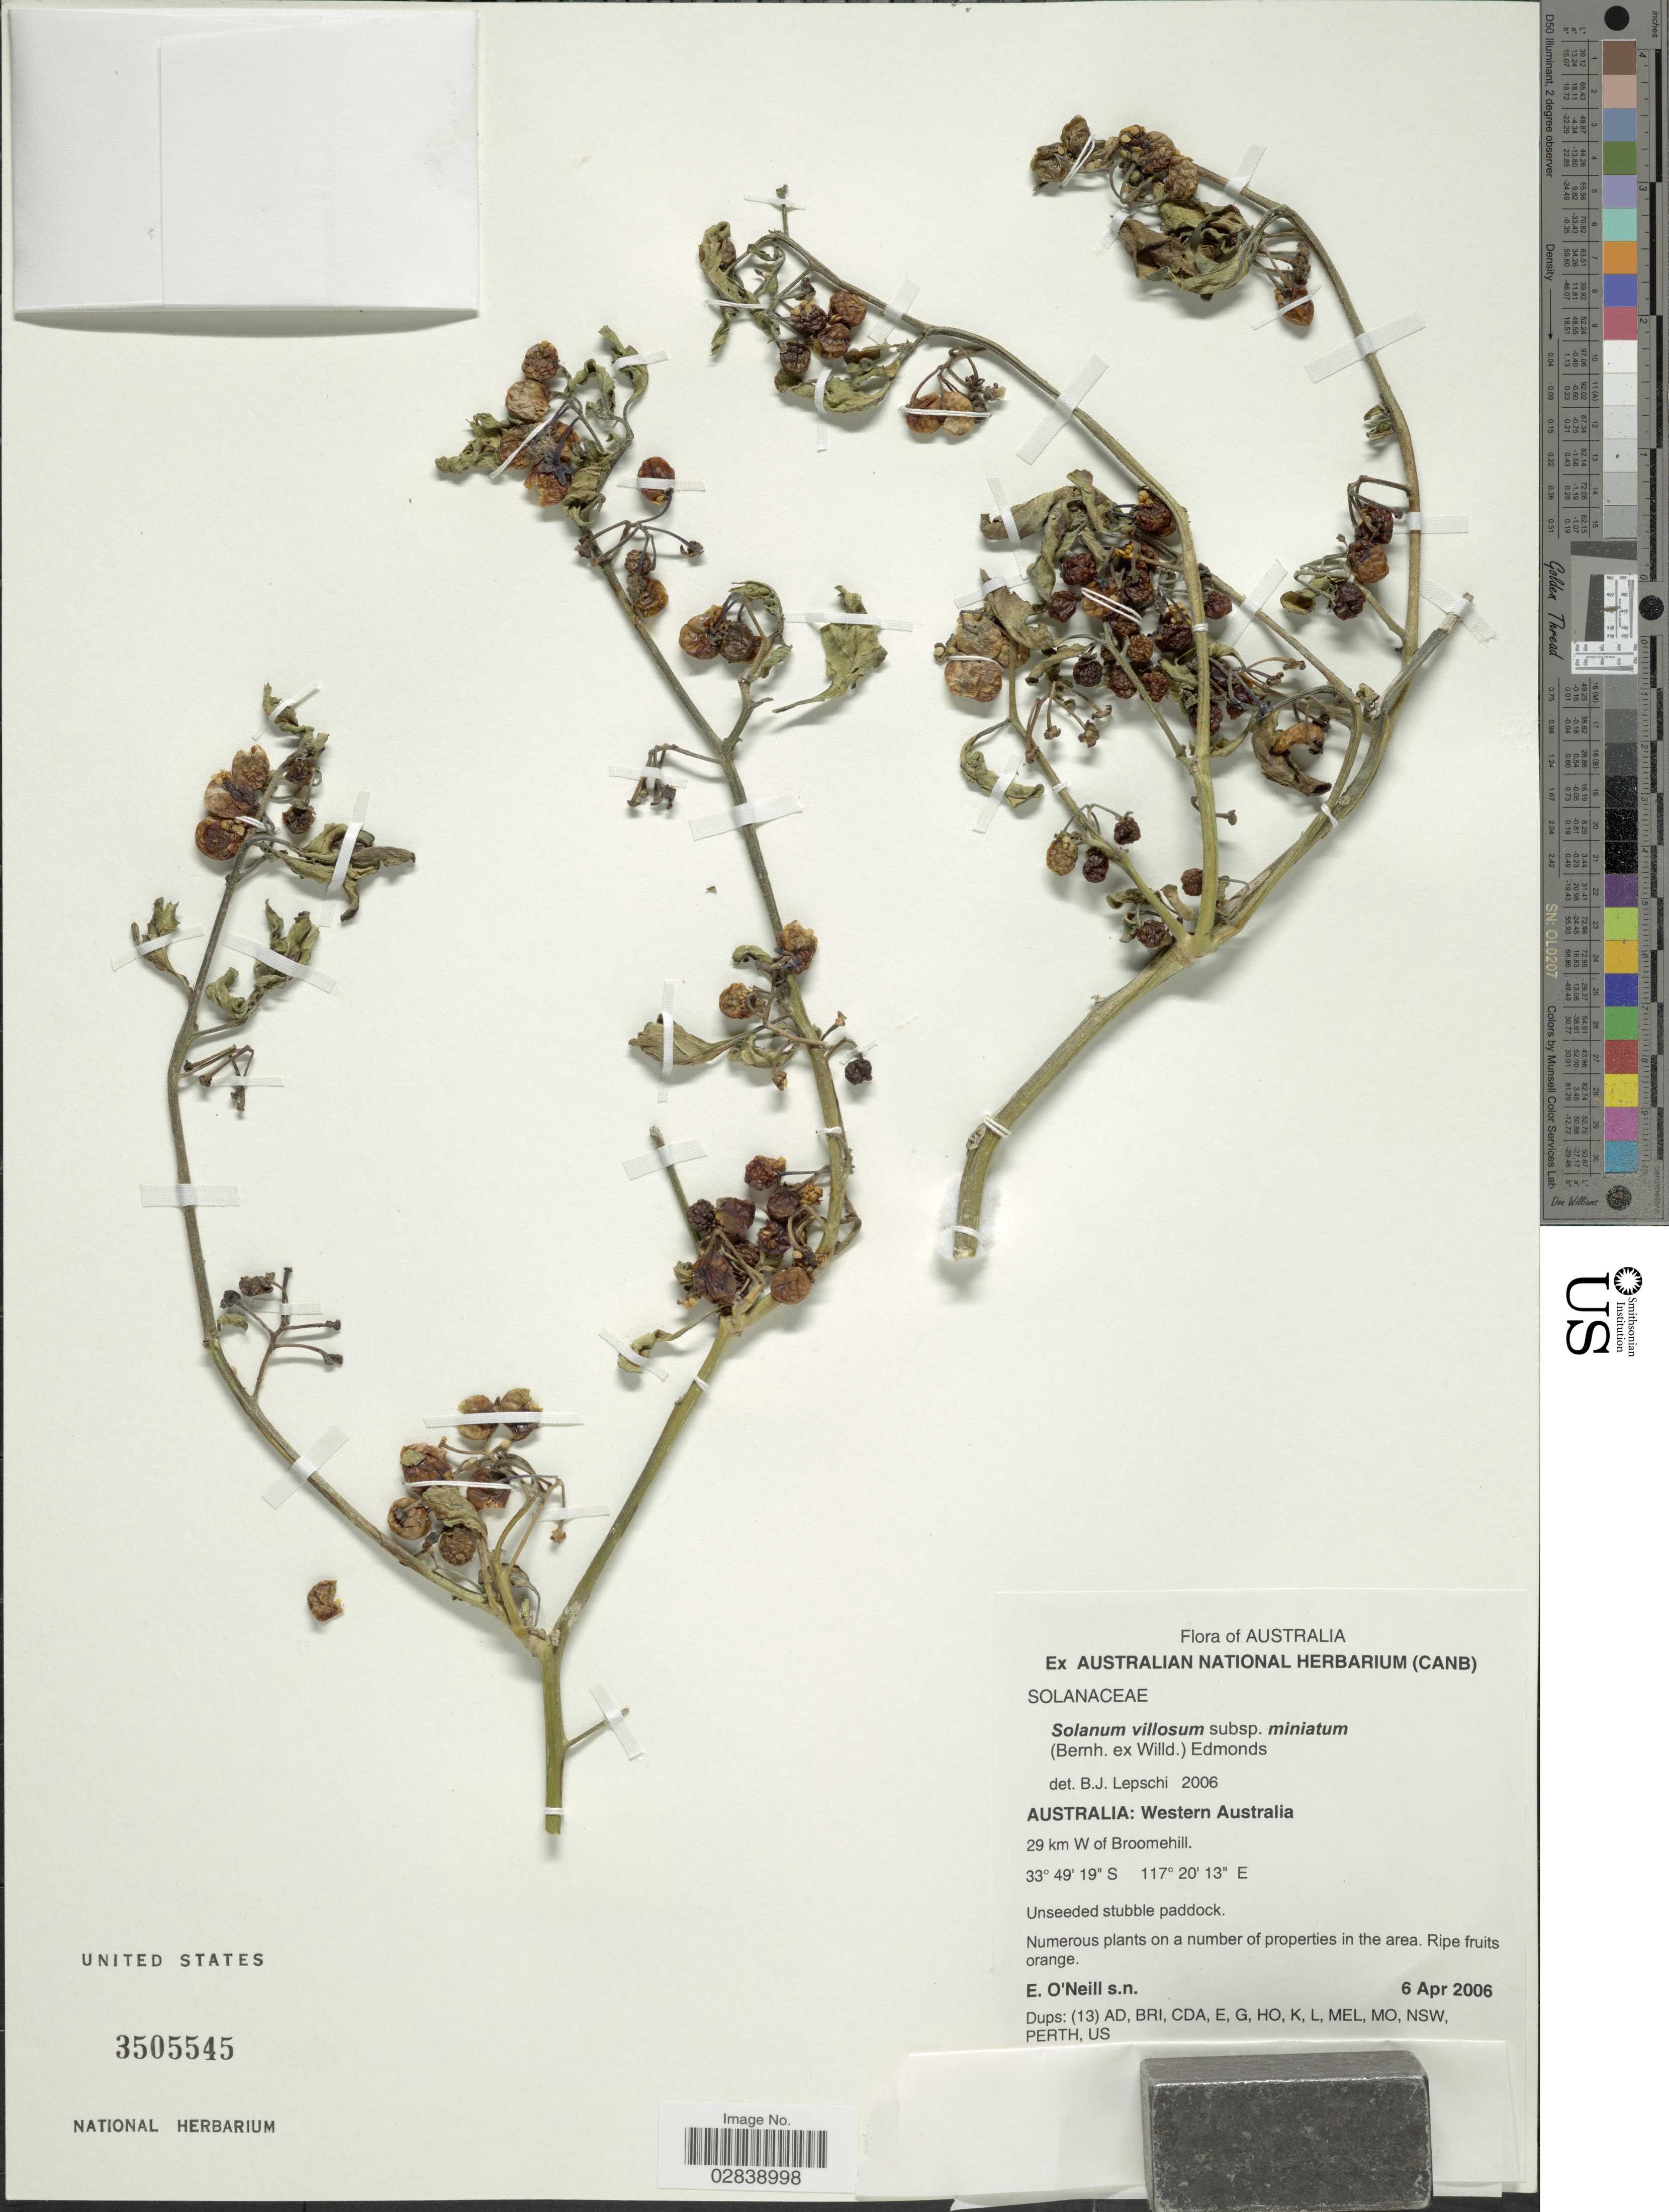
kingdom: Plantae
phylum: Tracheophyta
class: Magnoliopsida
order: Solanales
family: Solanaceae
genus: Solanum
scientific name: Solanum villosum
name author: Mill.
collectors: E. O'Neill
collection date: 2006-04-06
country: Australia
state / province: Western Australia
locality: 29 km W of Broomehill.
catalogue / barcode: US 3505545